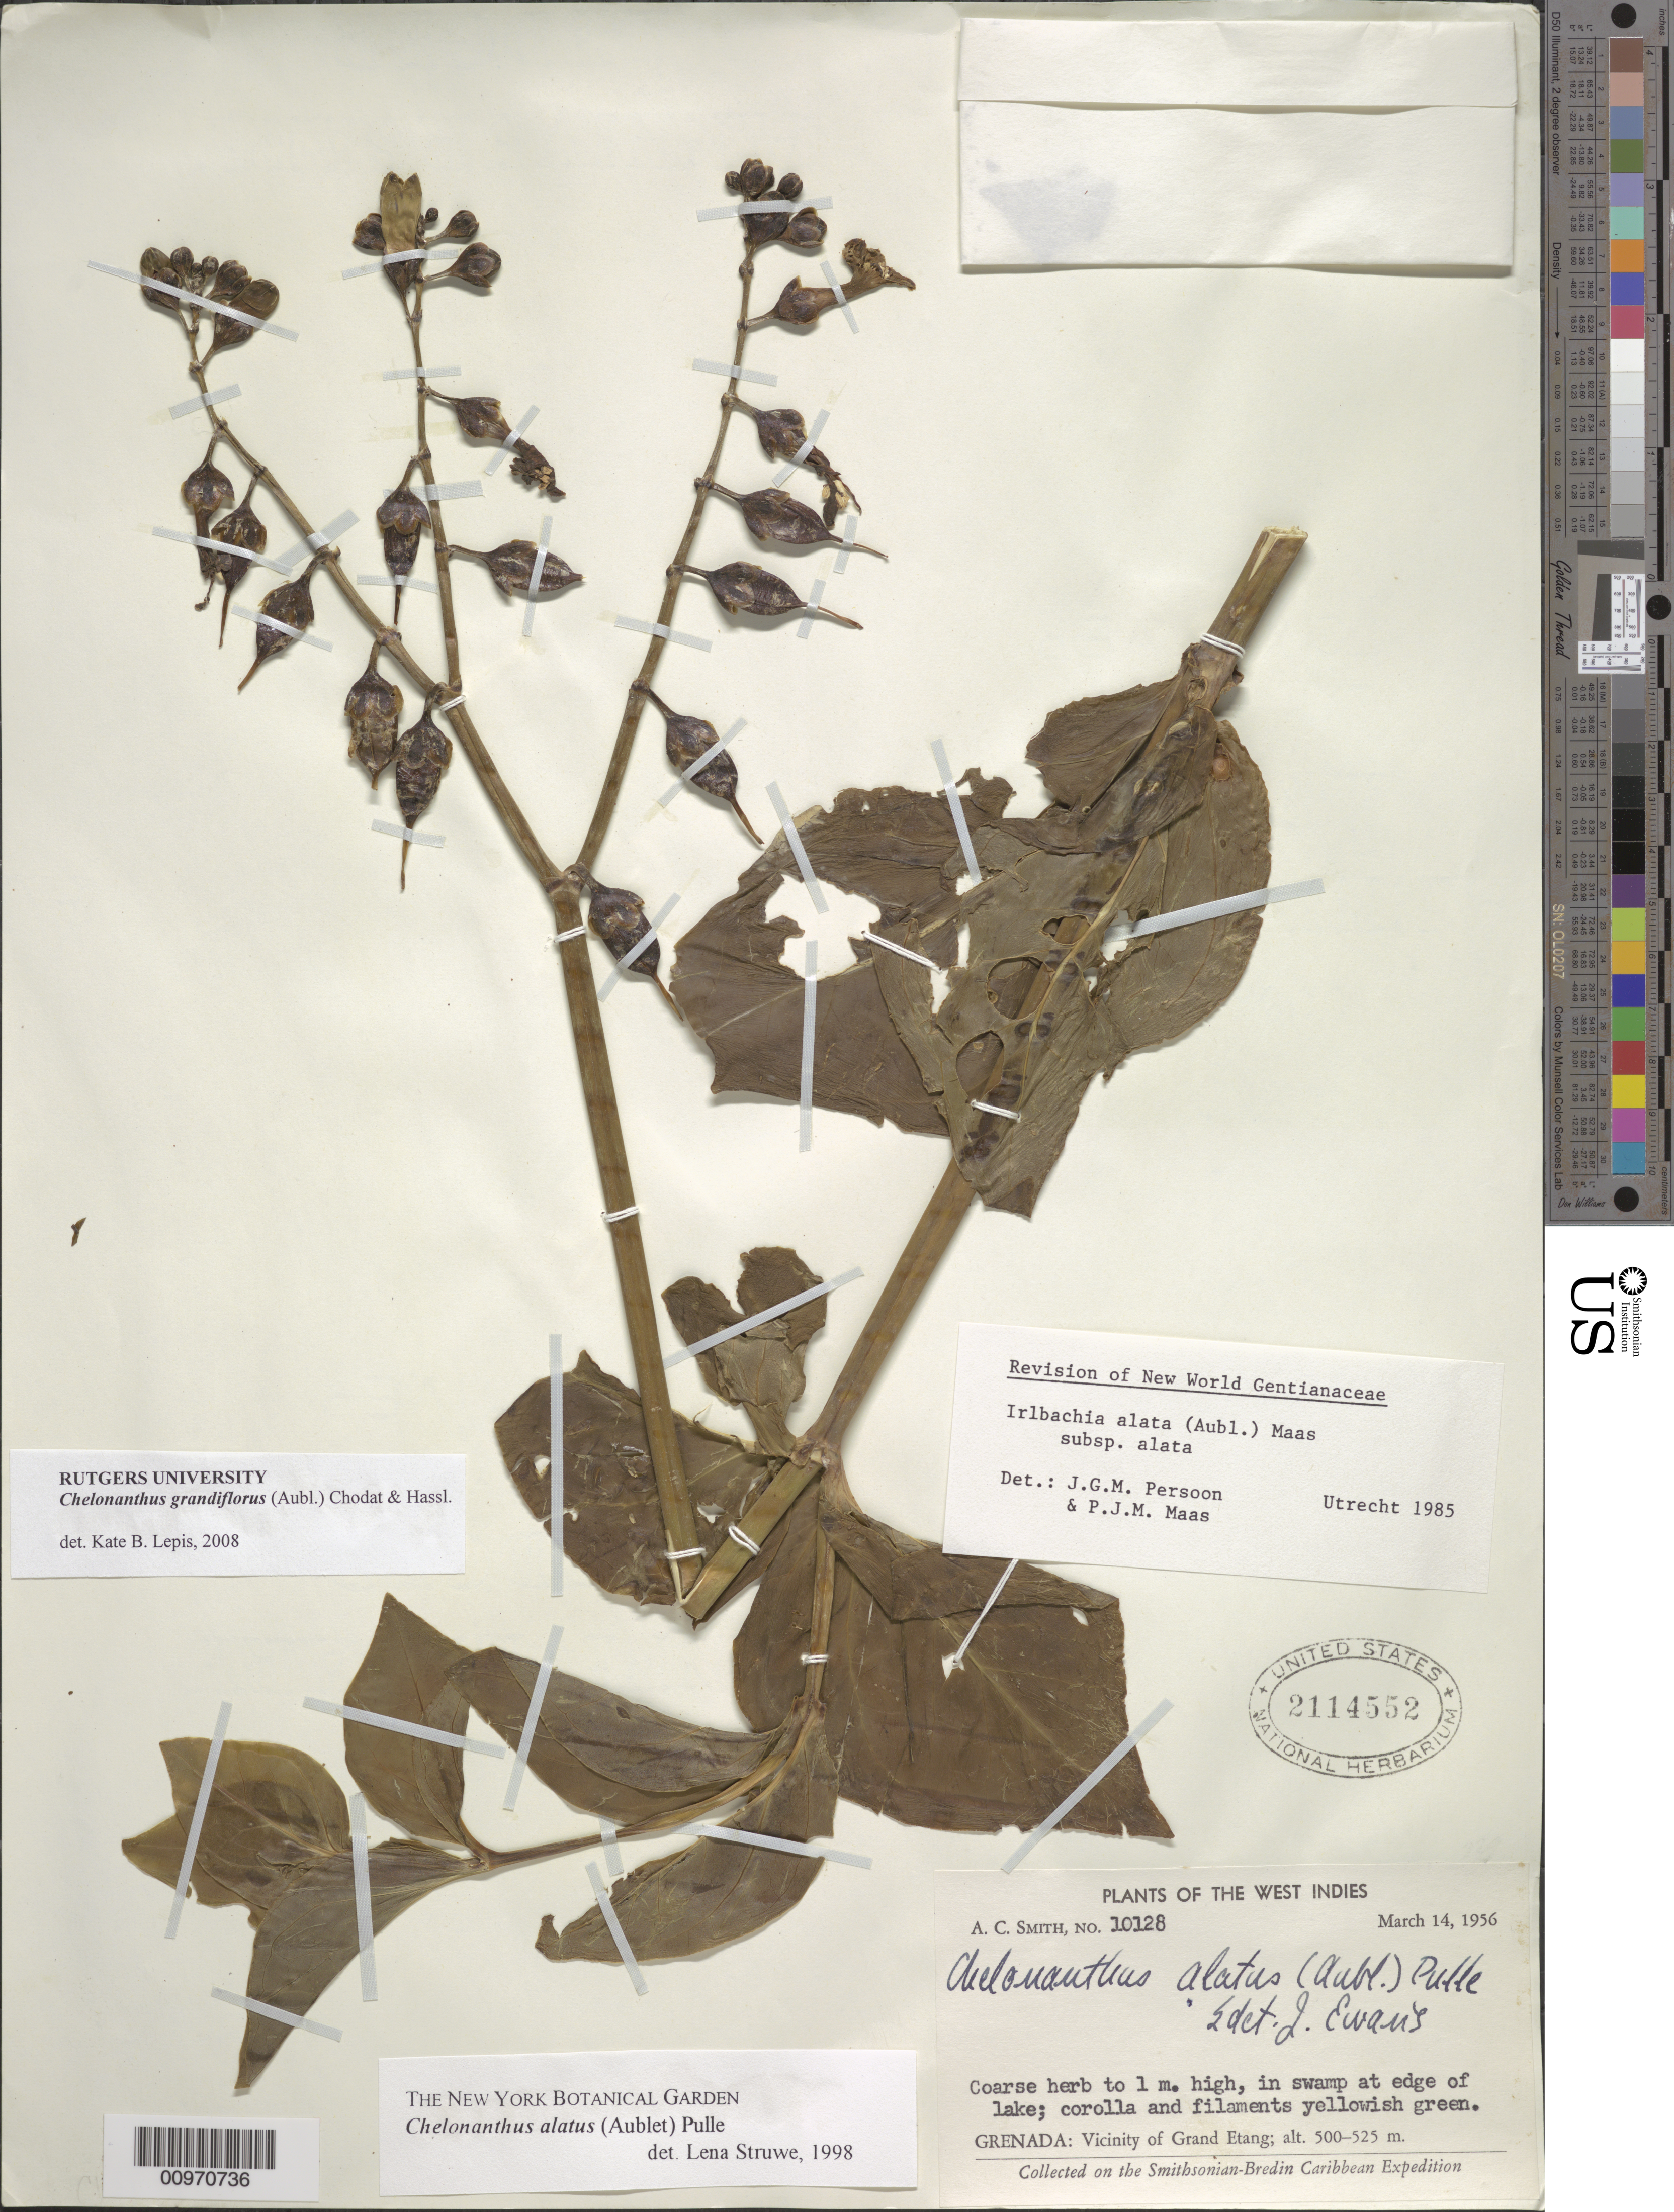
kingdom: Plantae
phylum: Tracheophyta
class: Magnoliopsida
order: Gentianales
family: Gentianaceae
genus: Chelonanthus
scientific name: Chelonanthus grandiflorus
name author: (Aubl.) Chodat & Hassl.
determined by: Lepis, Kate B.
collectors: A. C. Smith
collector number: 10128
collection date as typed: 14 Mar 1956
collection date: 1956-03-14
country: Grenada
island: Grenada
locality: Grand Etang vicinity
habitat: In swamp at edge of lake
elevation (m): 500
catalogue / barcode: US 2114552